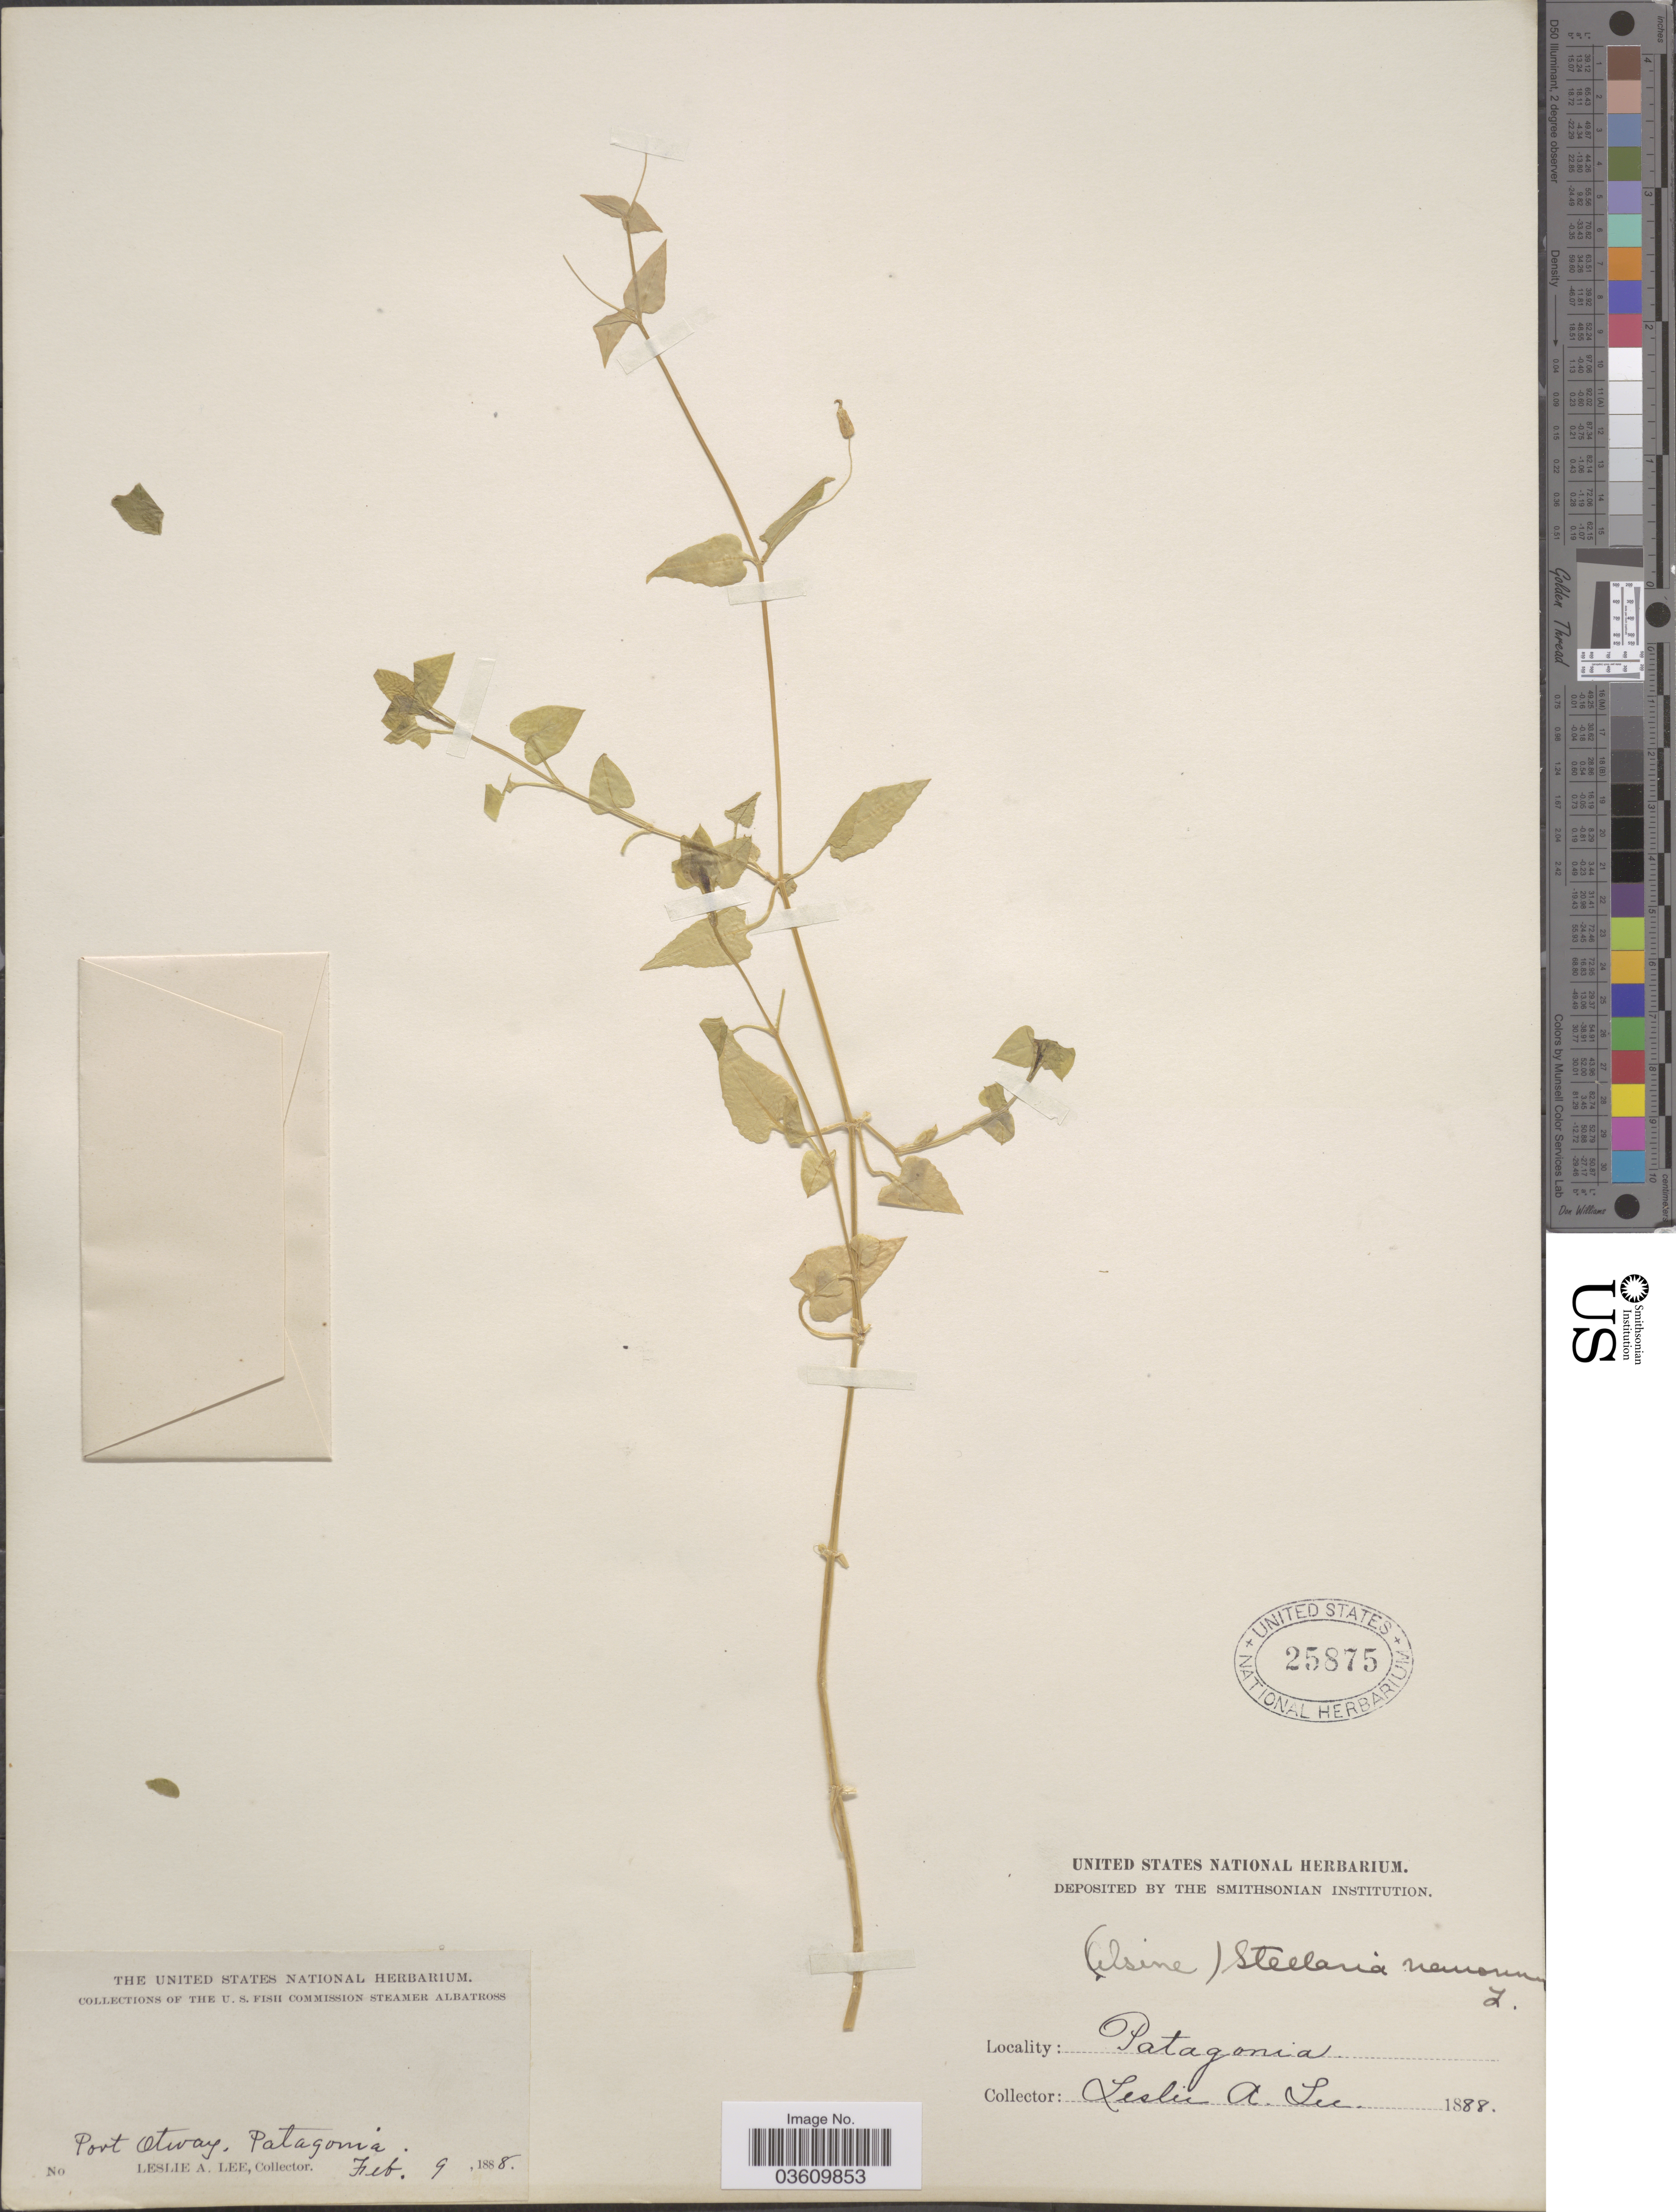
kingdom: Plantae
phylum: Tracheophyta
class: Magnoliopsida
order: Caryophyllales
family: Caryophyllaceae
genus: Stellaria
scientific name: Stellaria nemorum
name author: L.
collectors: L. Lee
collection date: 1888-02-09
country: Chile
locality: Port Otway, Patagonia.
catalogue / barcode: US 25875